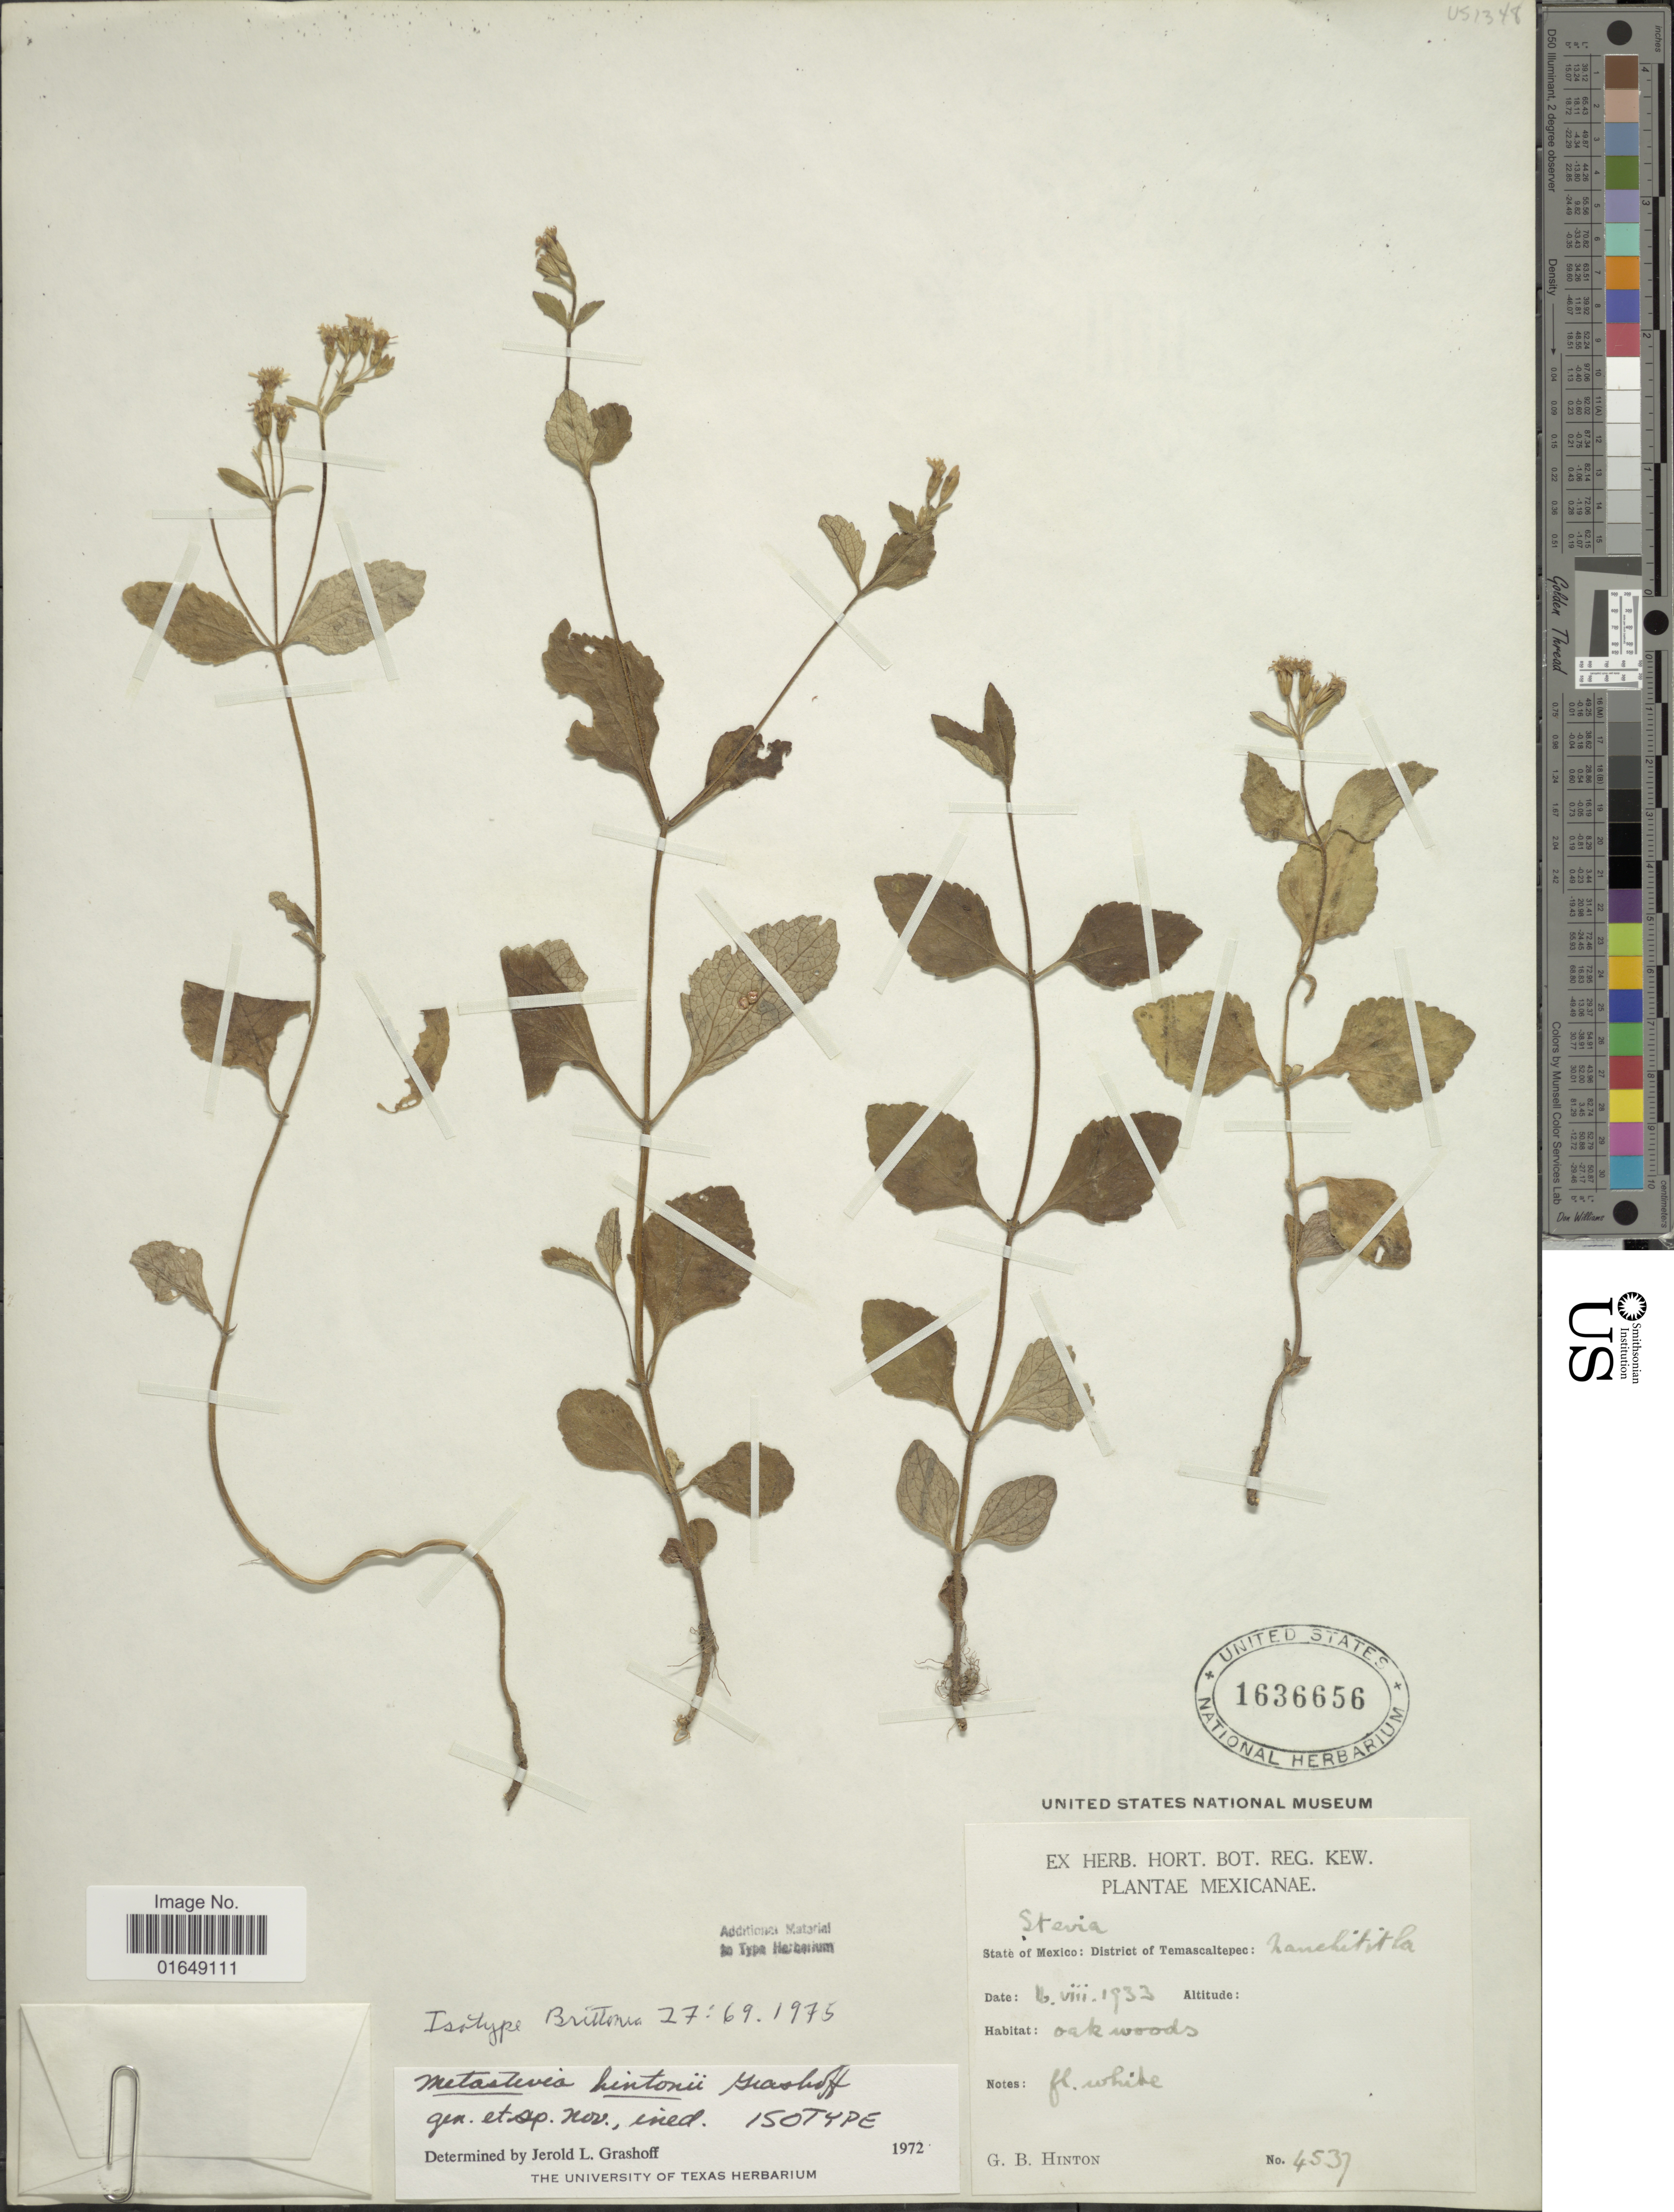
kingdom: Plantae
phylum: Tracheophyta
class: Magnoliopsida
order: Asterales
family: Asteraceae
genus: Metastevia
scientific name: Metastevia hintonii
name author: Grashoff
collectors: G. B. Hinton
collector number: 4537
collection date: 1933-08-16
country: Mexico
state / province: México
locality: District of Temascaltepec: Zanchititla.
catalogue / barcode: US 1636656